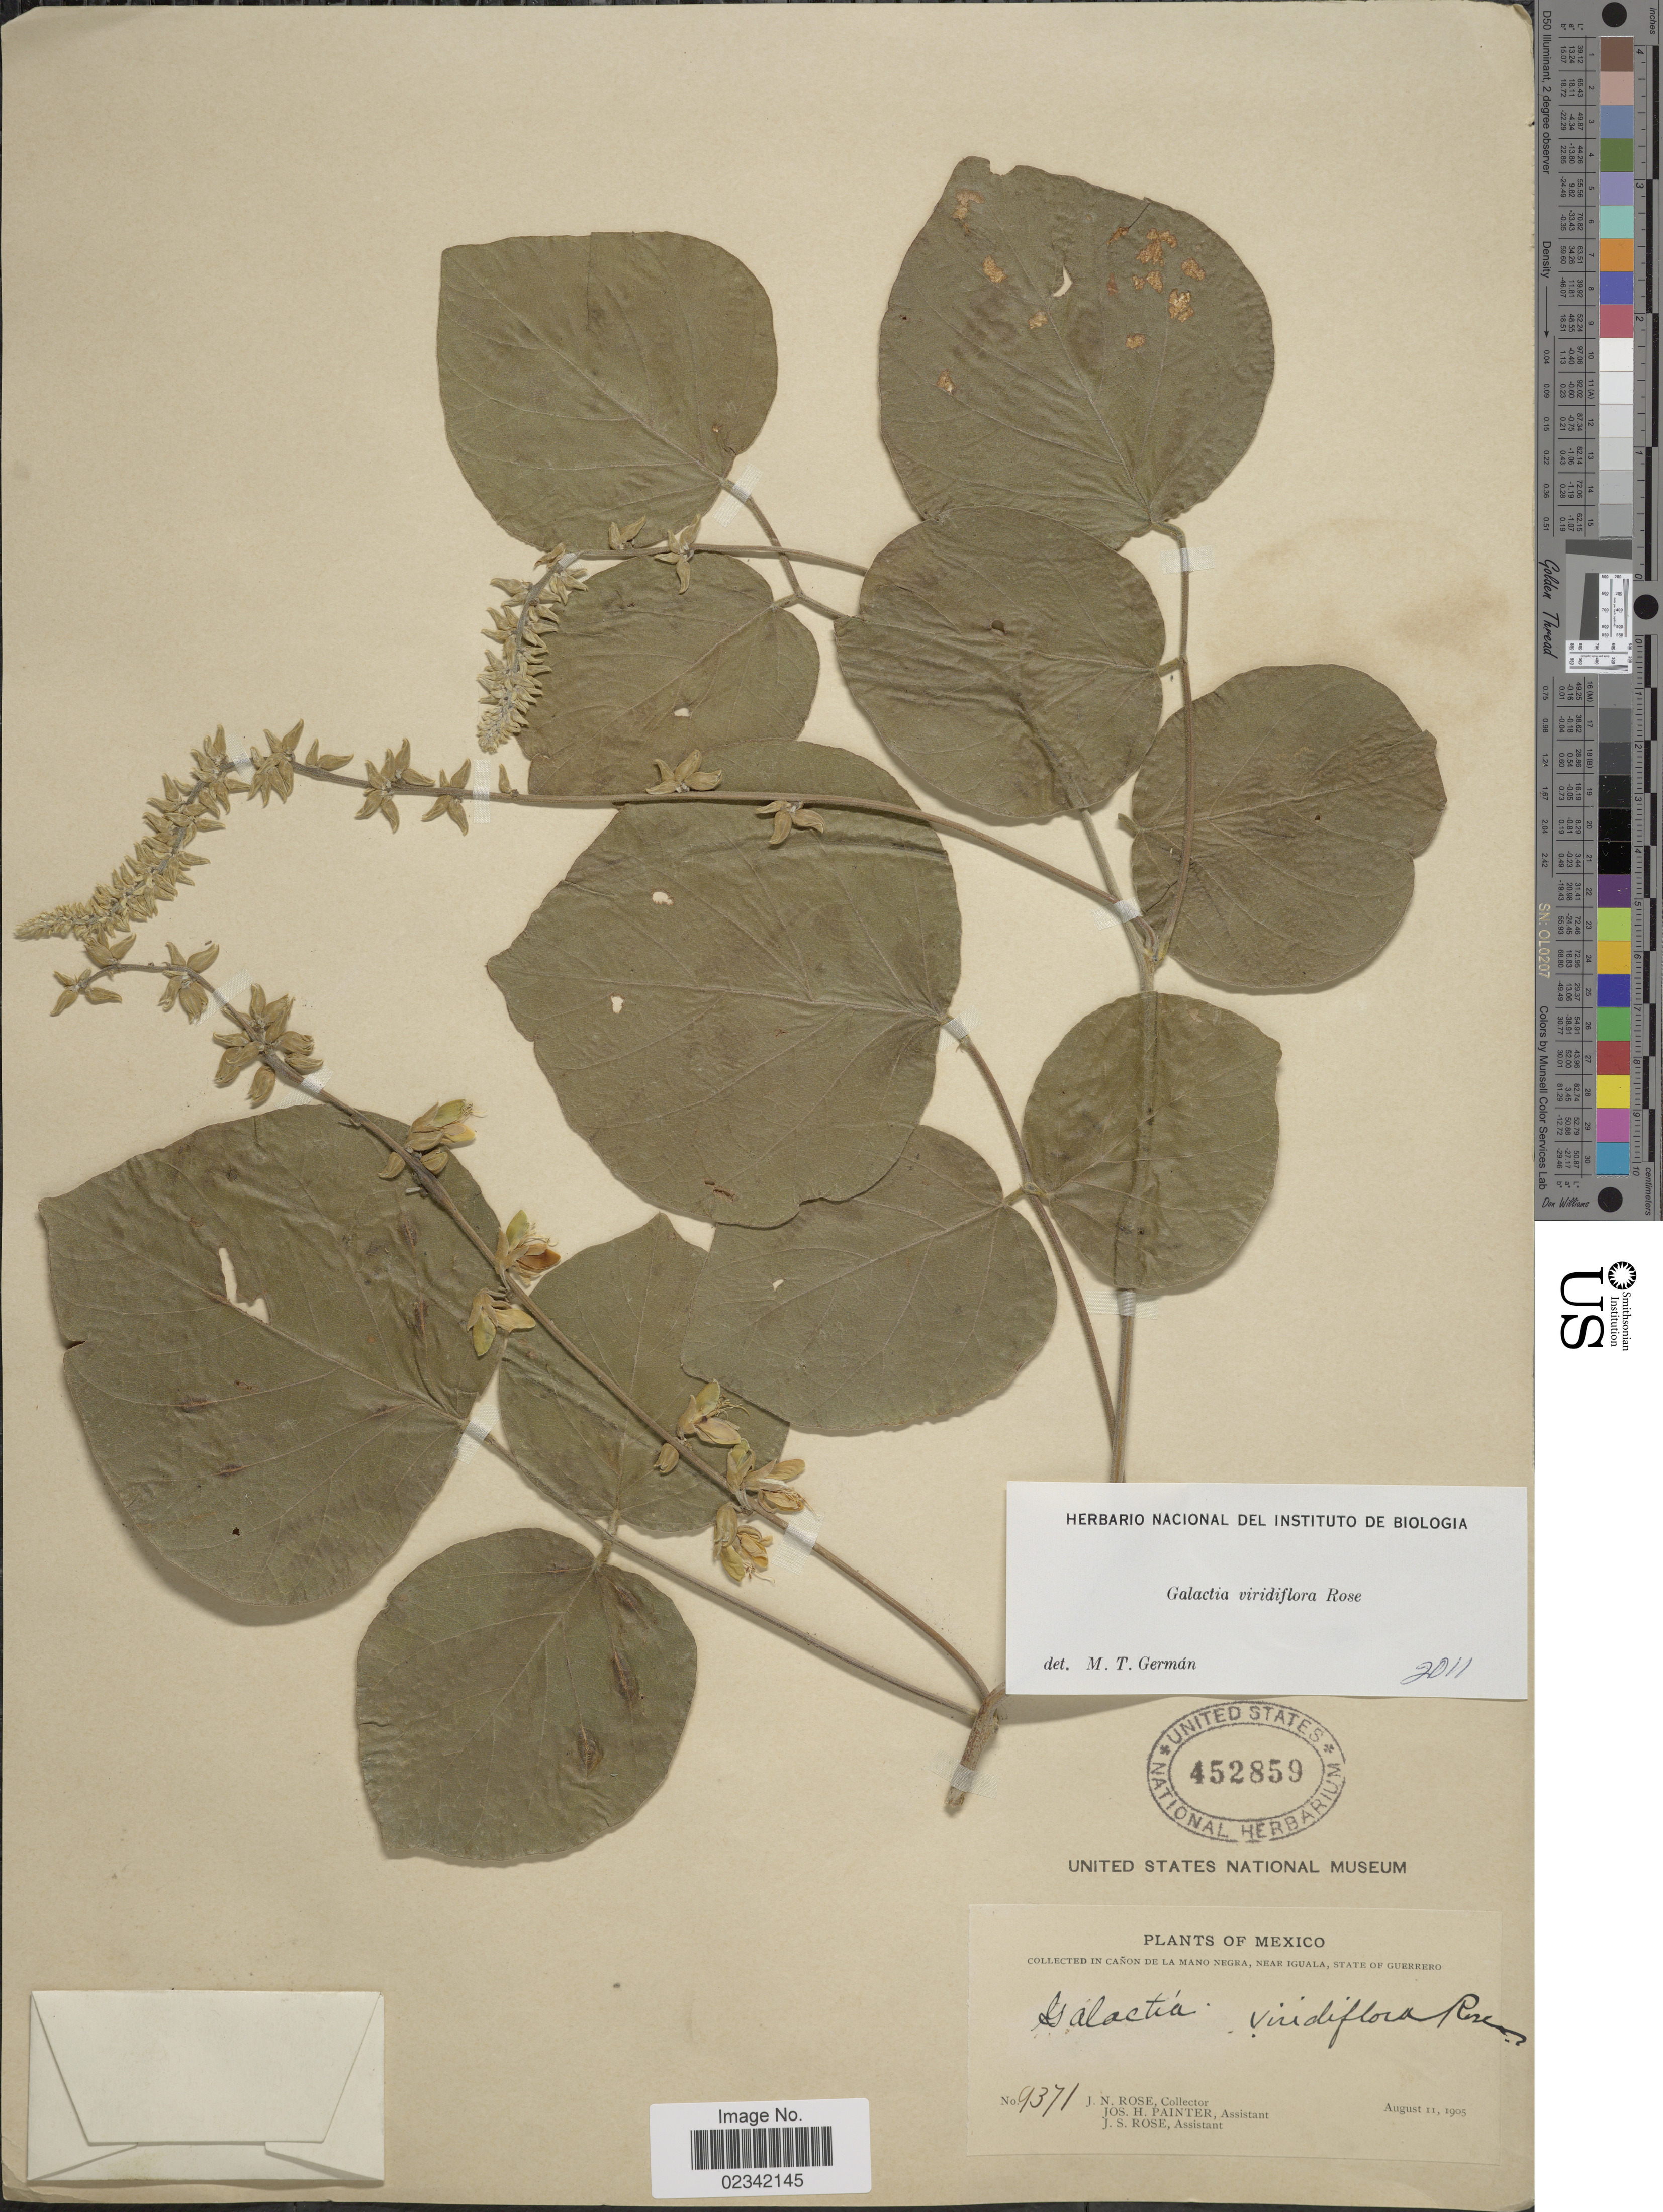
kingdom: Plantae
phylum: Tracheophyta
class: Magnoliopsida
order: Fabales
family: Fabaceae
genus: Lackeya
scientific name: Lackeya viridiflora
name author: (Rose) L.P. Queiroz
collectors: J. N. Rose, J. H. Painter & J. S. Rose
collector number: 9371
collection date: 1905-08-11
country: Mexico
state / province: Guerrero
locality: In Canon de La Mano Negra, Near Iguala, State of Guerrero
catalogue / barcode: US 452859